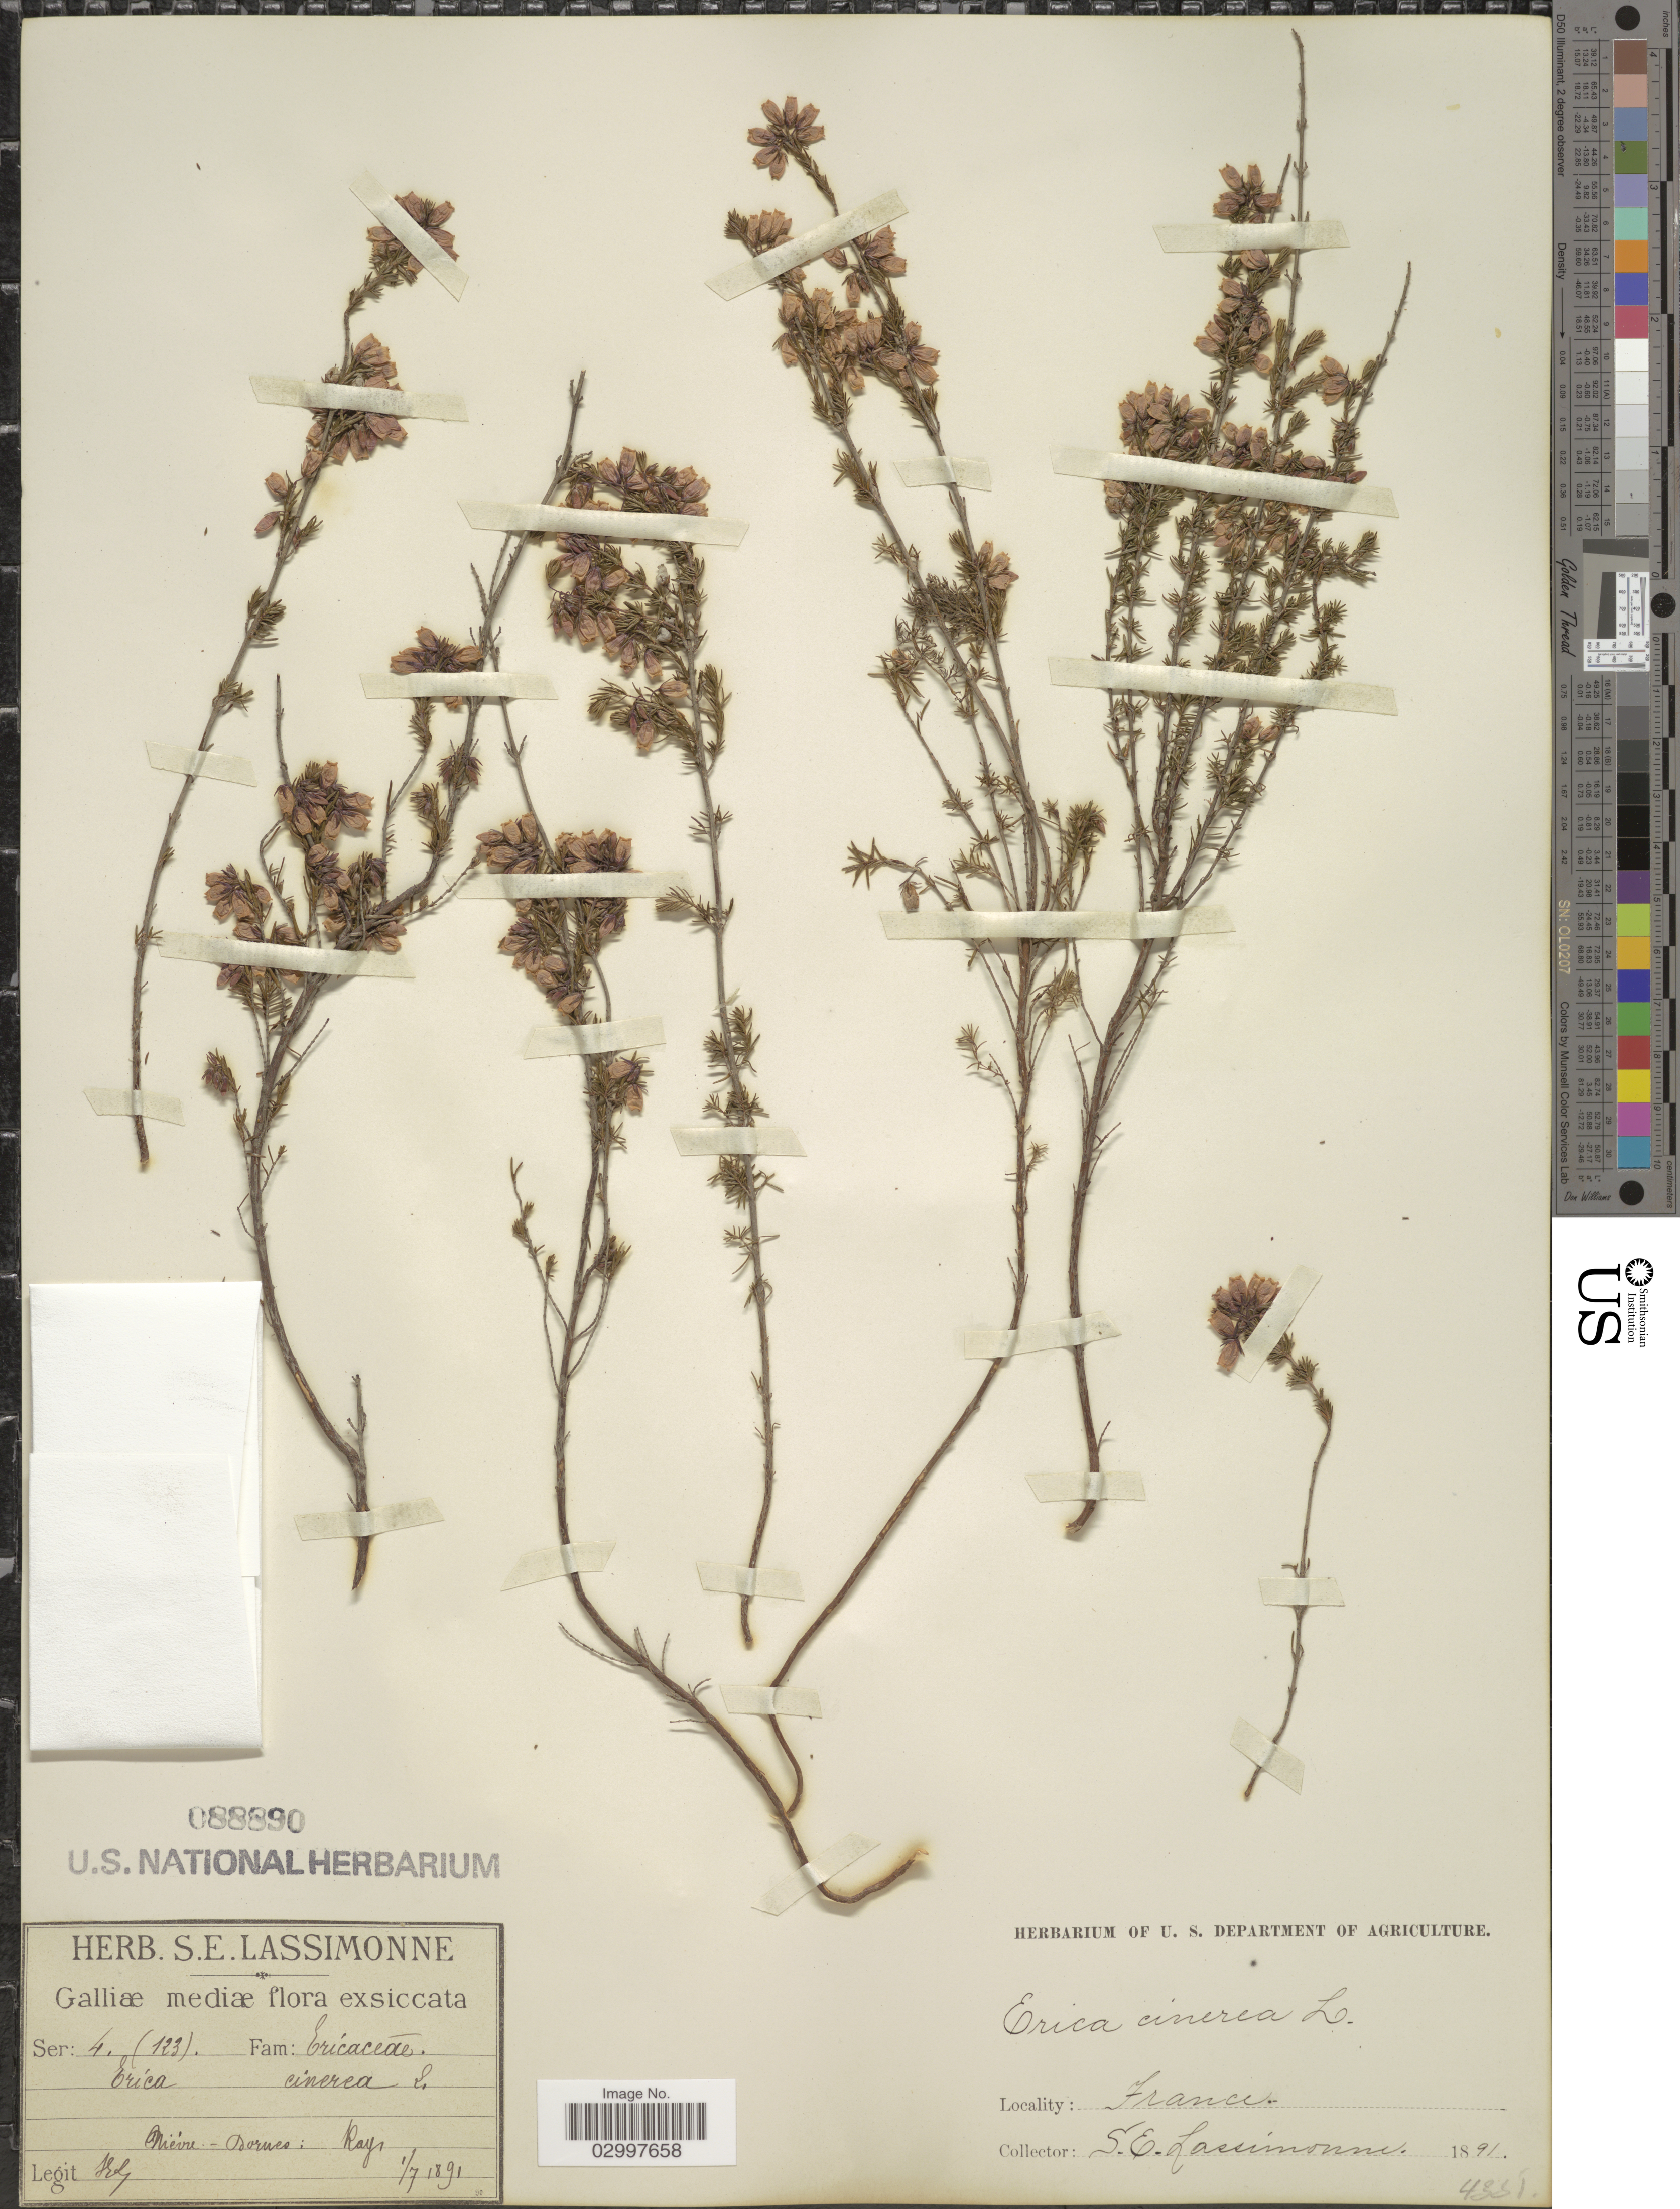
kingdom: Plantae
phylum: Tracheophyta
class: Magnoliopsida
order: Ericales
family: Ericaceae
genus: Erica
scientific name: Erica cinerea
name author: L.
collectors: S. Lassimonne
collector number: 4 (123)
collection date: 1891-07-01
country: France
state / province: Bourgogne-Franche-Comté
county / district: Nièvre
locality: Galliæ mediæ. Niévre-Dornes: Ray.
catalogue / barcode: US 88890